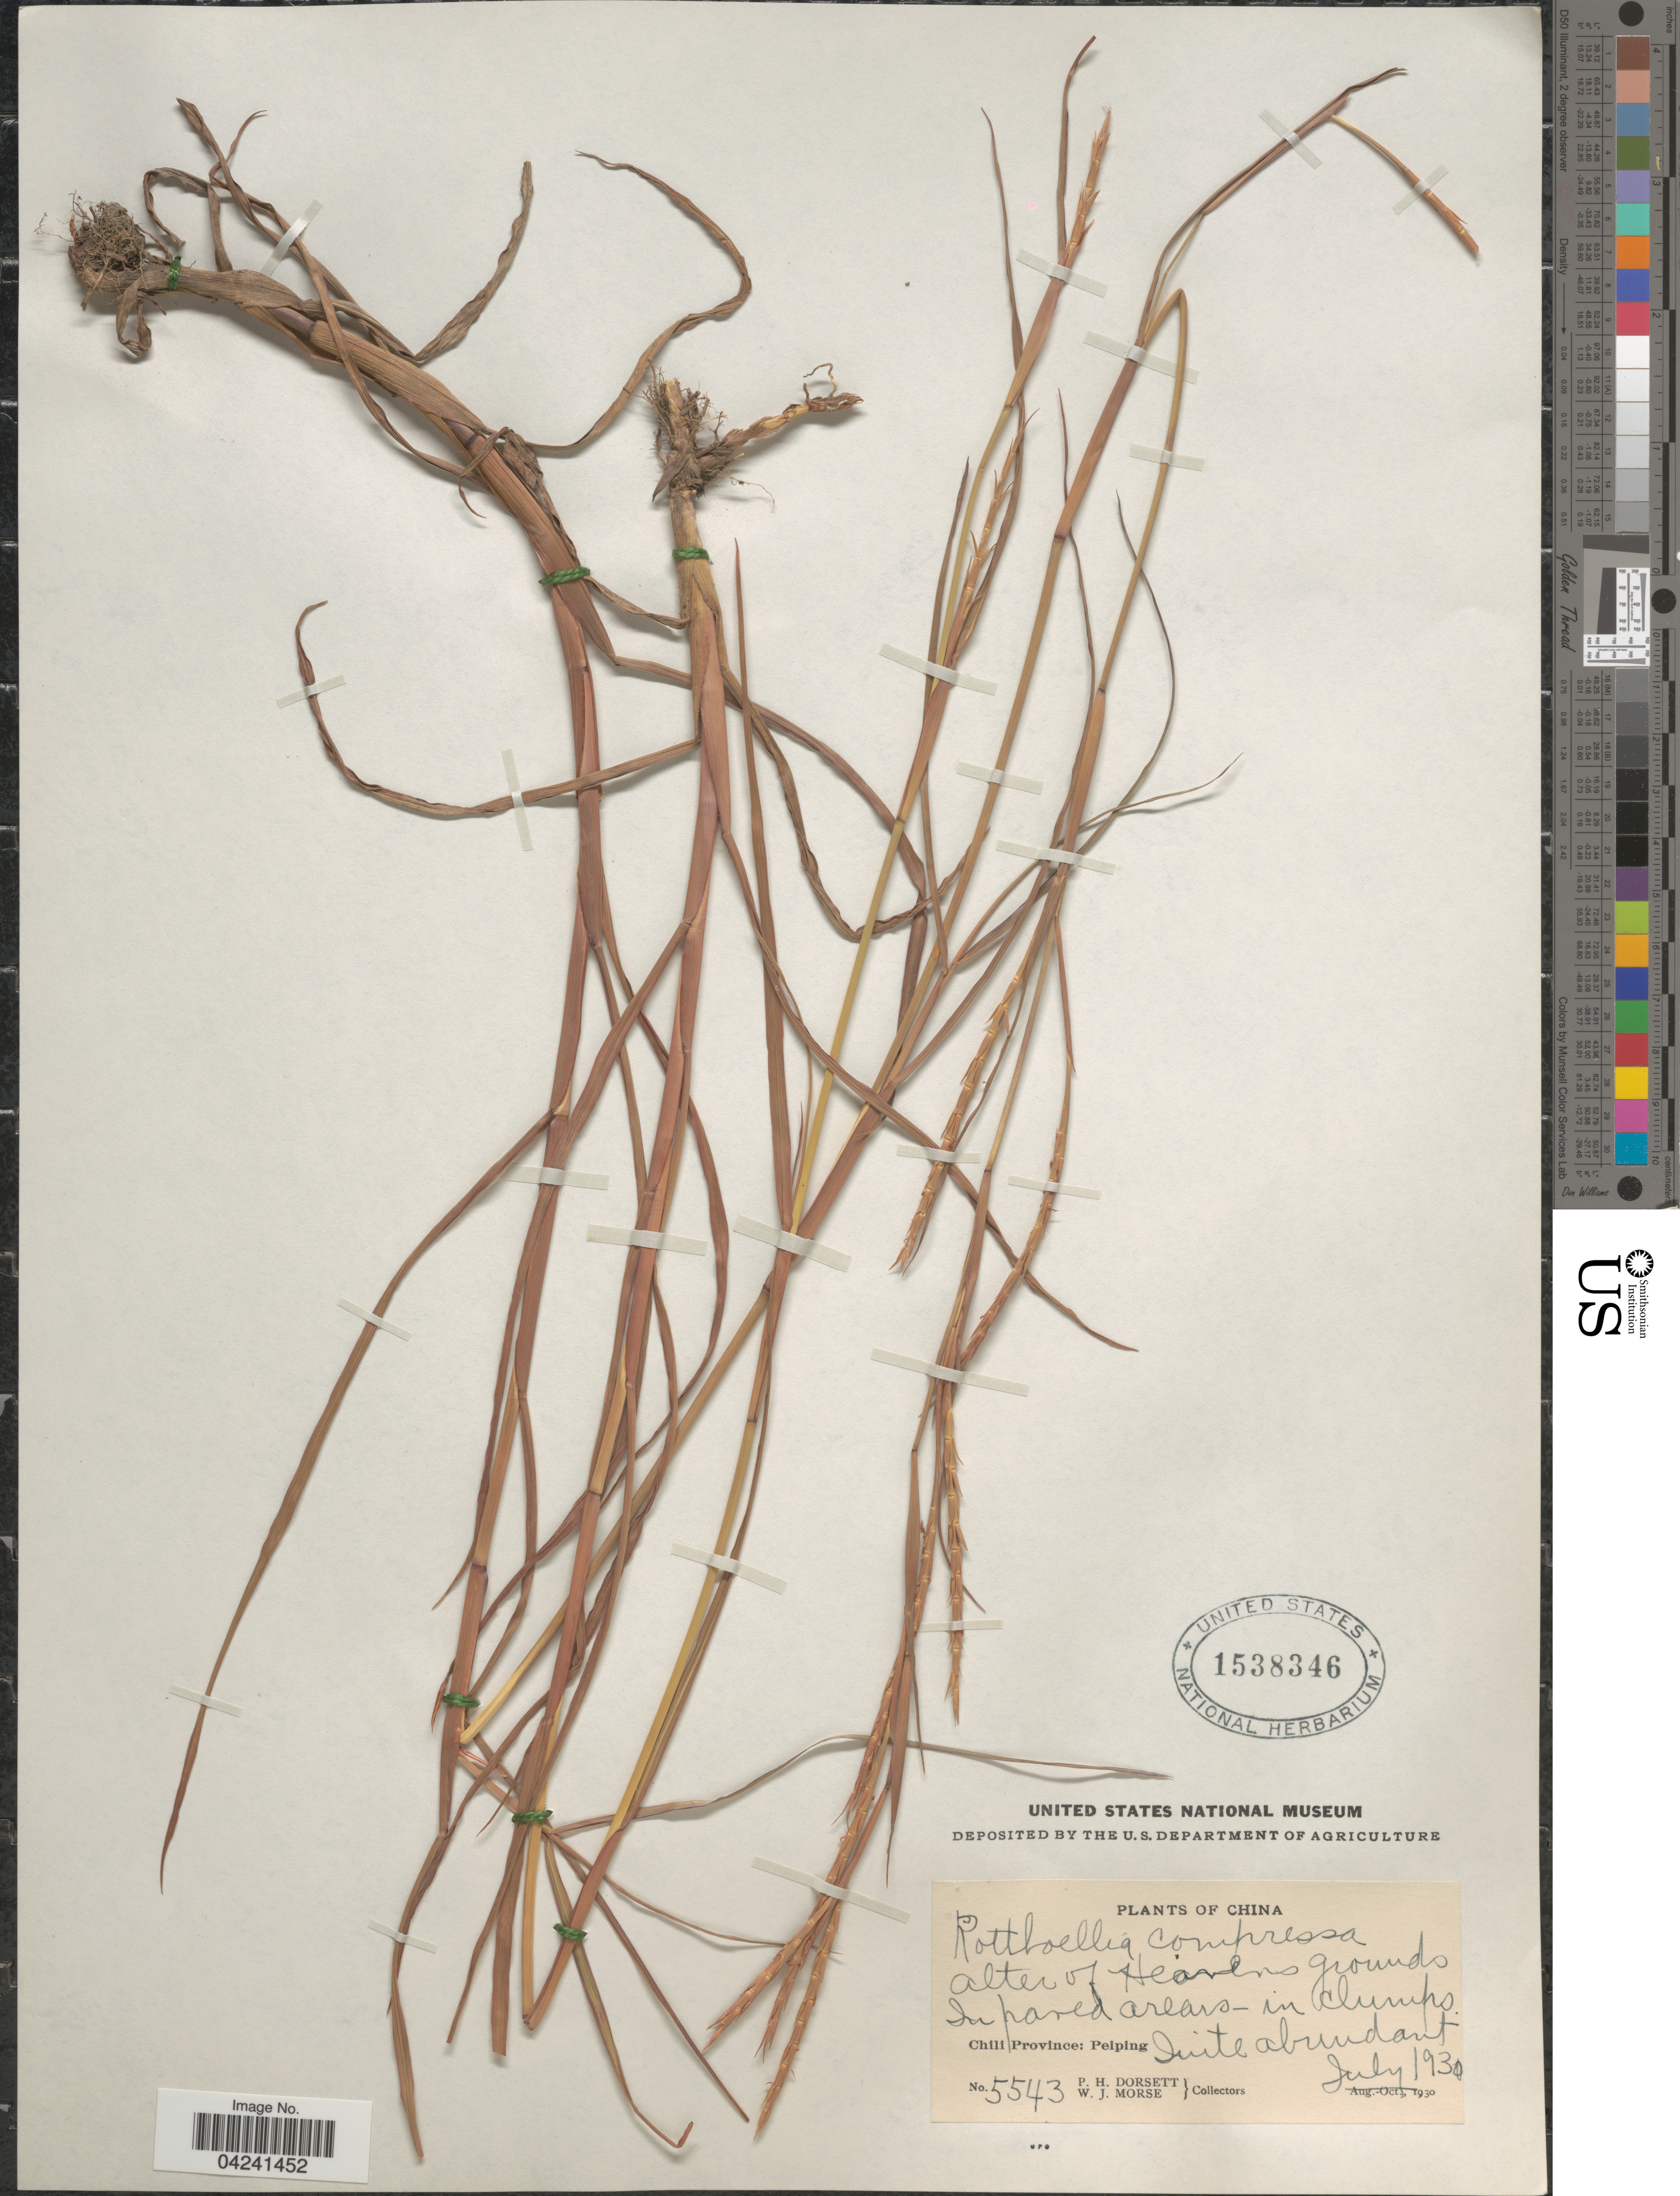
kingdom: Plantae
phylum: Tracheophyta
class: Liliopsida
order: Poales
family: Poaceae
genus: Hemarthria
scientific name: Hemarthria compressa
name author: (L.) R. Br.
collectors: P. H. Dorsett & W. J. Morse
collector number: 5543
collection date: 1930-07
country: China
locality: Chili Province: Peiping.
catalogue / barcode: US 1538346